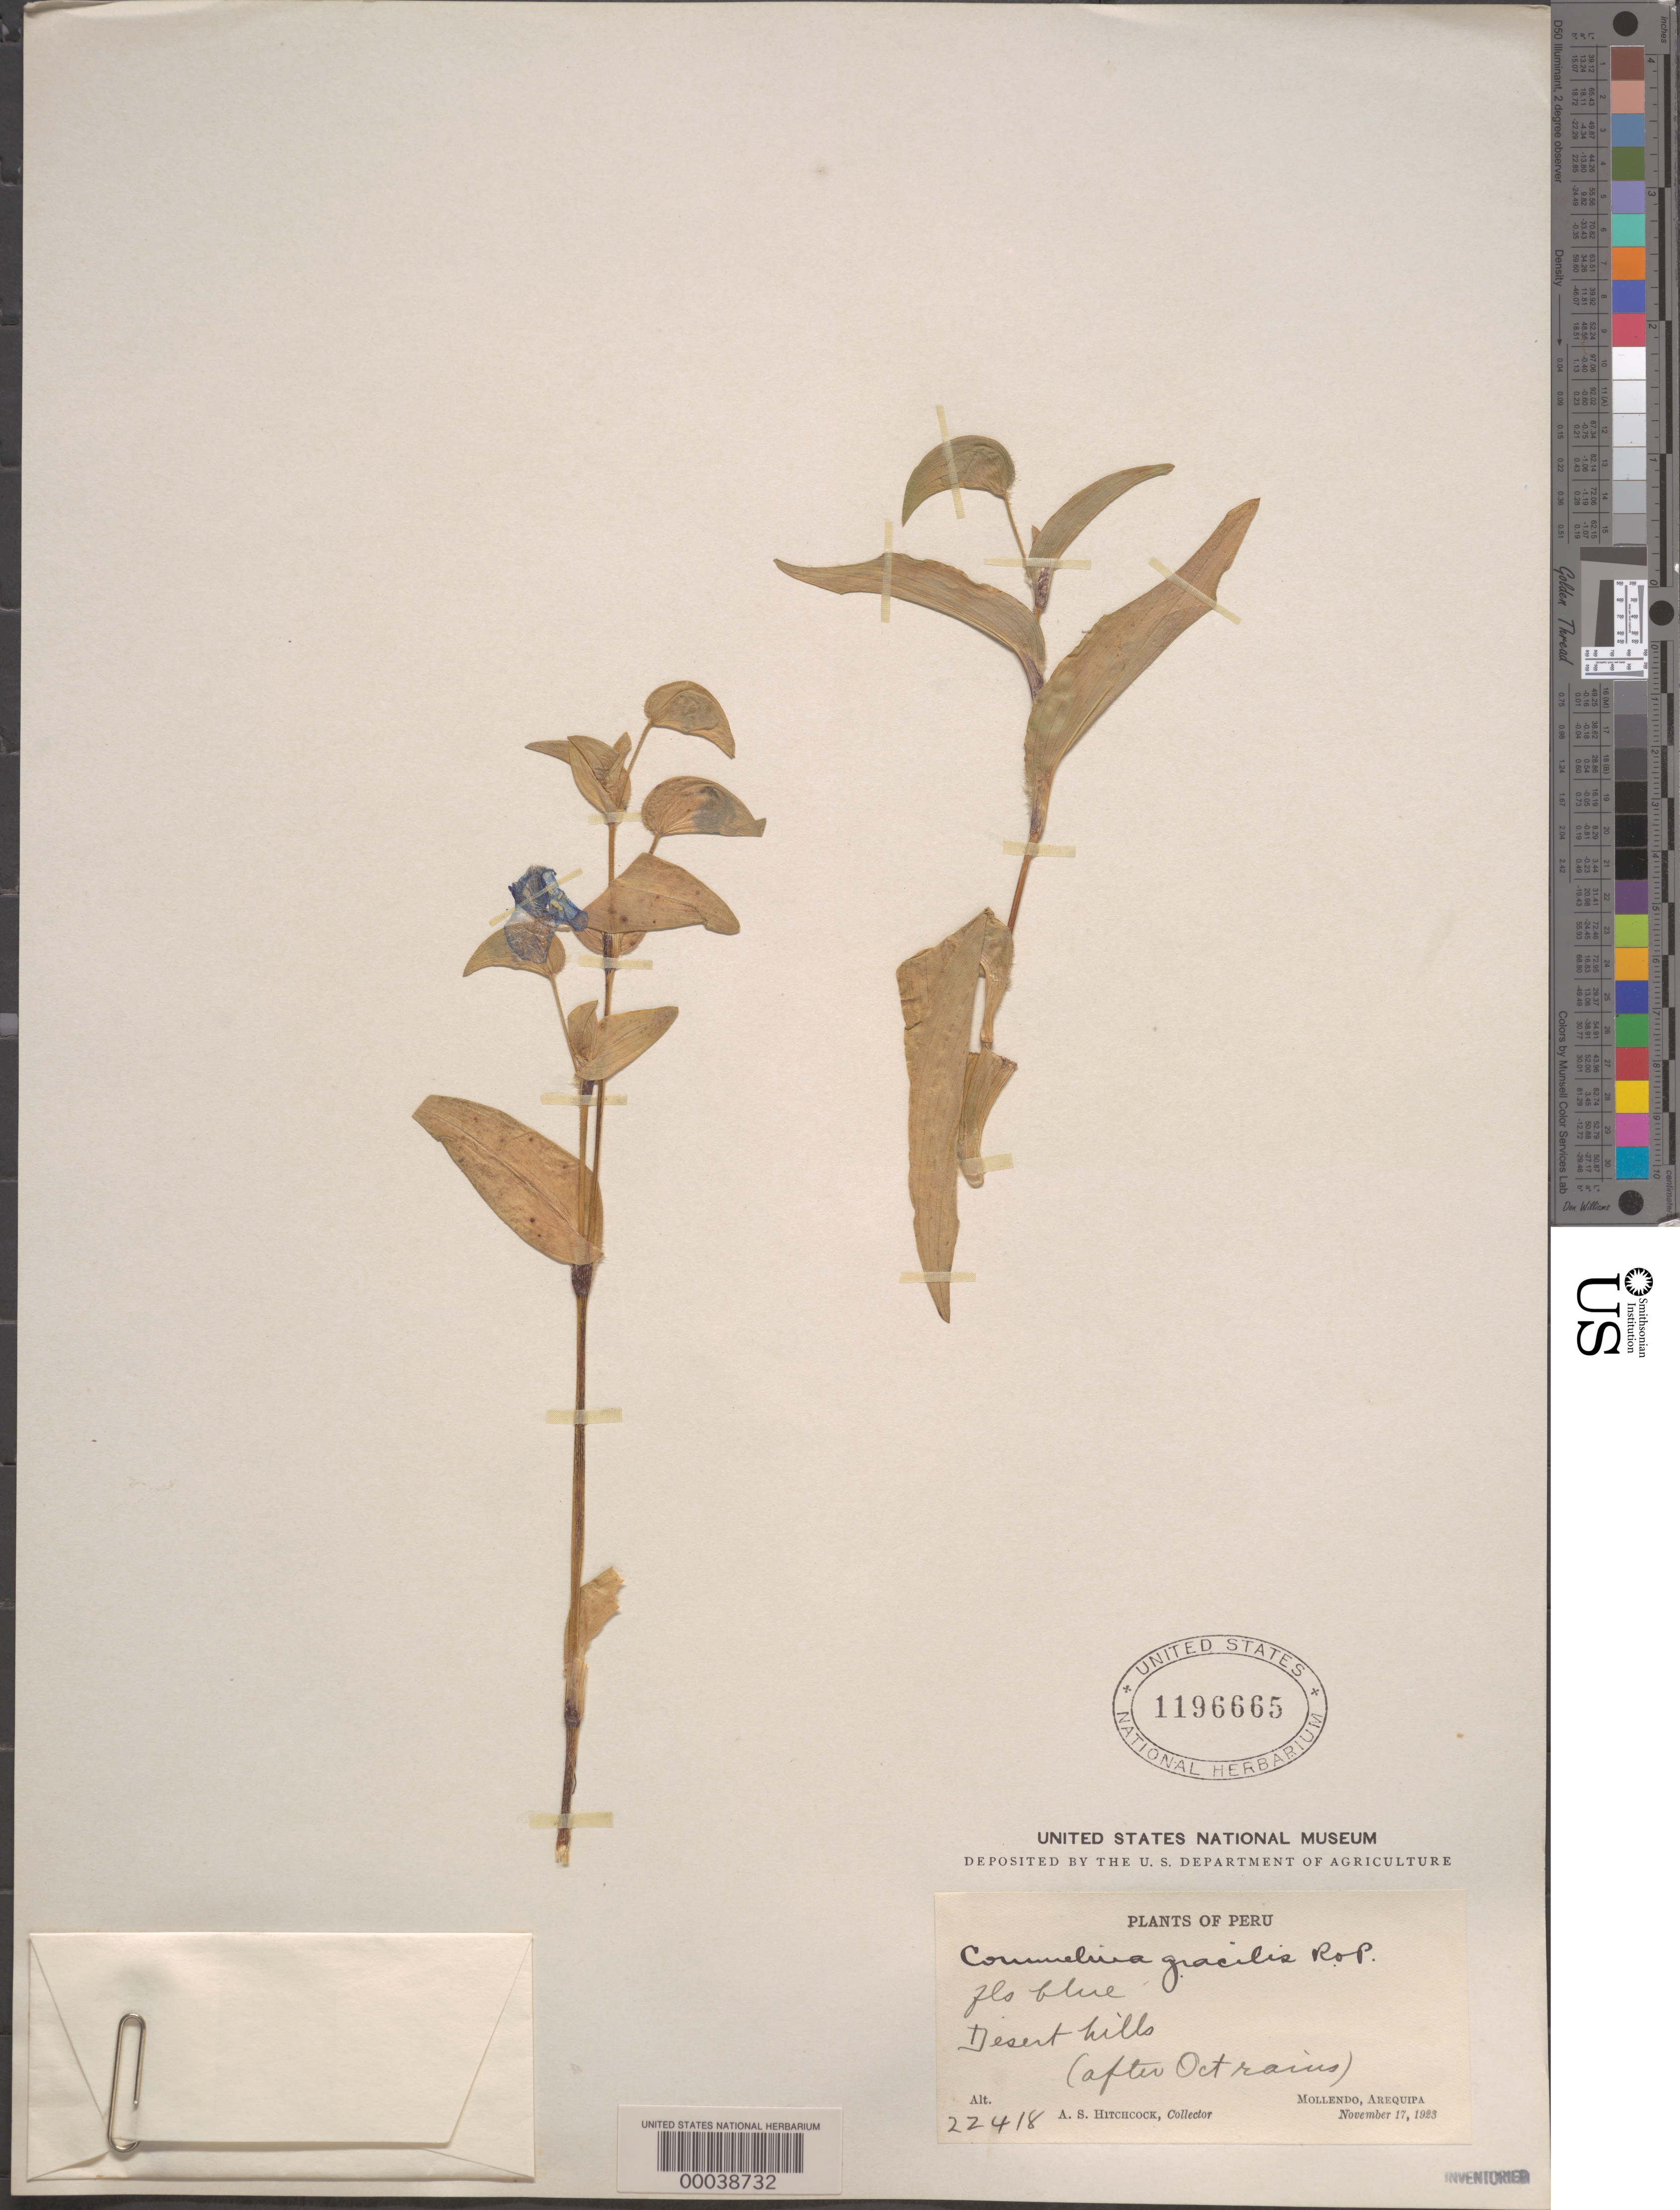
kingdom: Plantae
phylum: Tracheophyta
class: Liliopsida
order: Commelinales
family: Commelinaceae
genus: Commelina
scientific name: Commelina gracilis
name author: Hook.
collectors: A. S. Hitchcock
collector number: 22418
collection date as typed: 17 Nov 1923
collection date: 1923-11-17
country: Peru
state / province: Arequipa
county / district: Islay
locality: Mollendo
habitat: Desert hills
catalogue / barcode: US 1196665